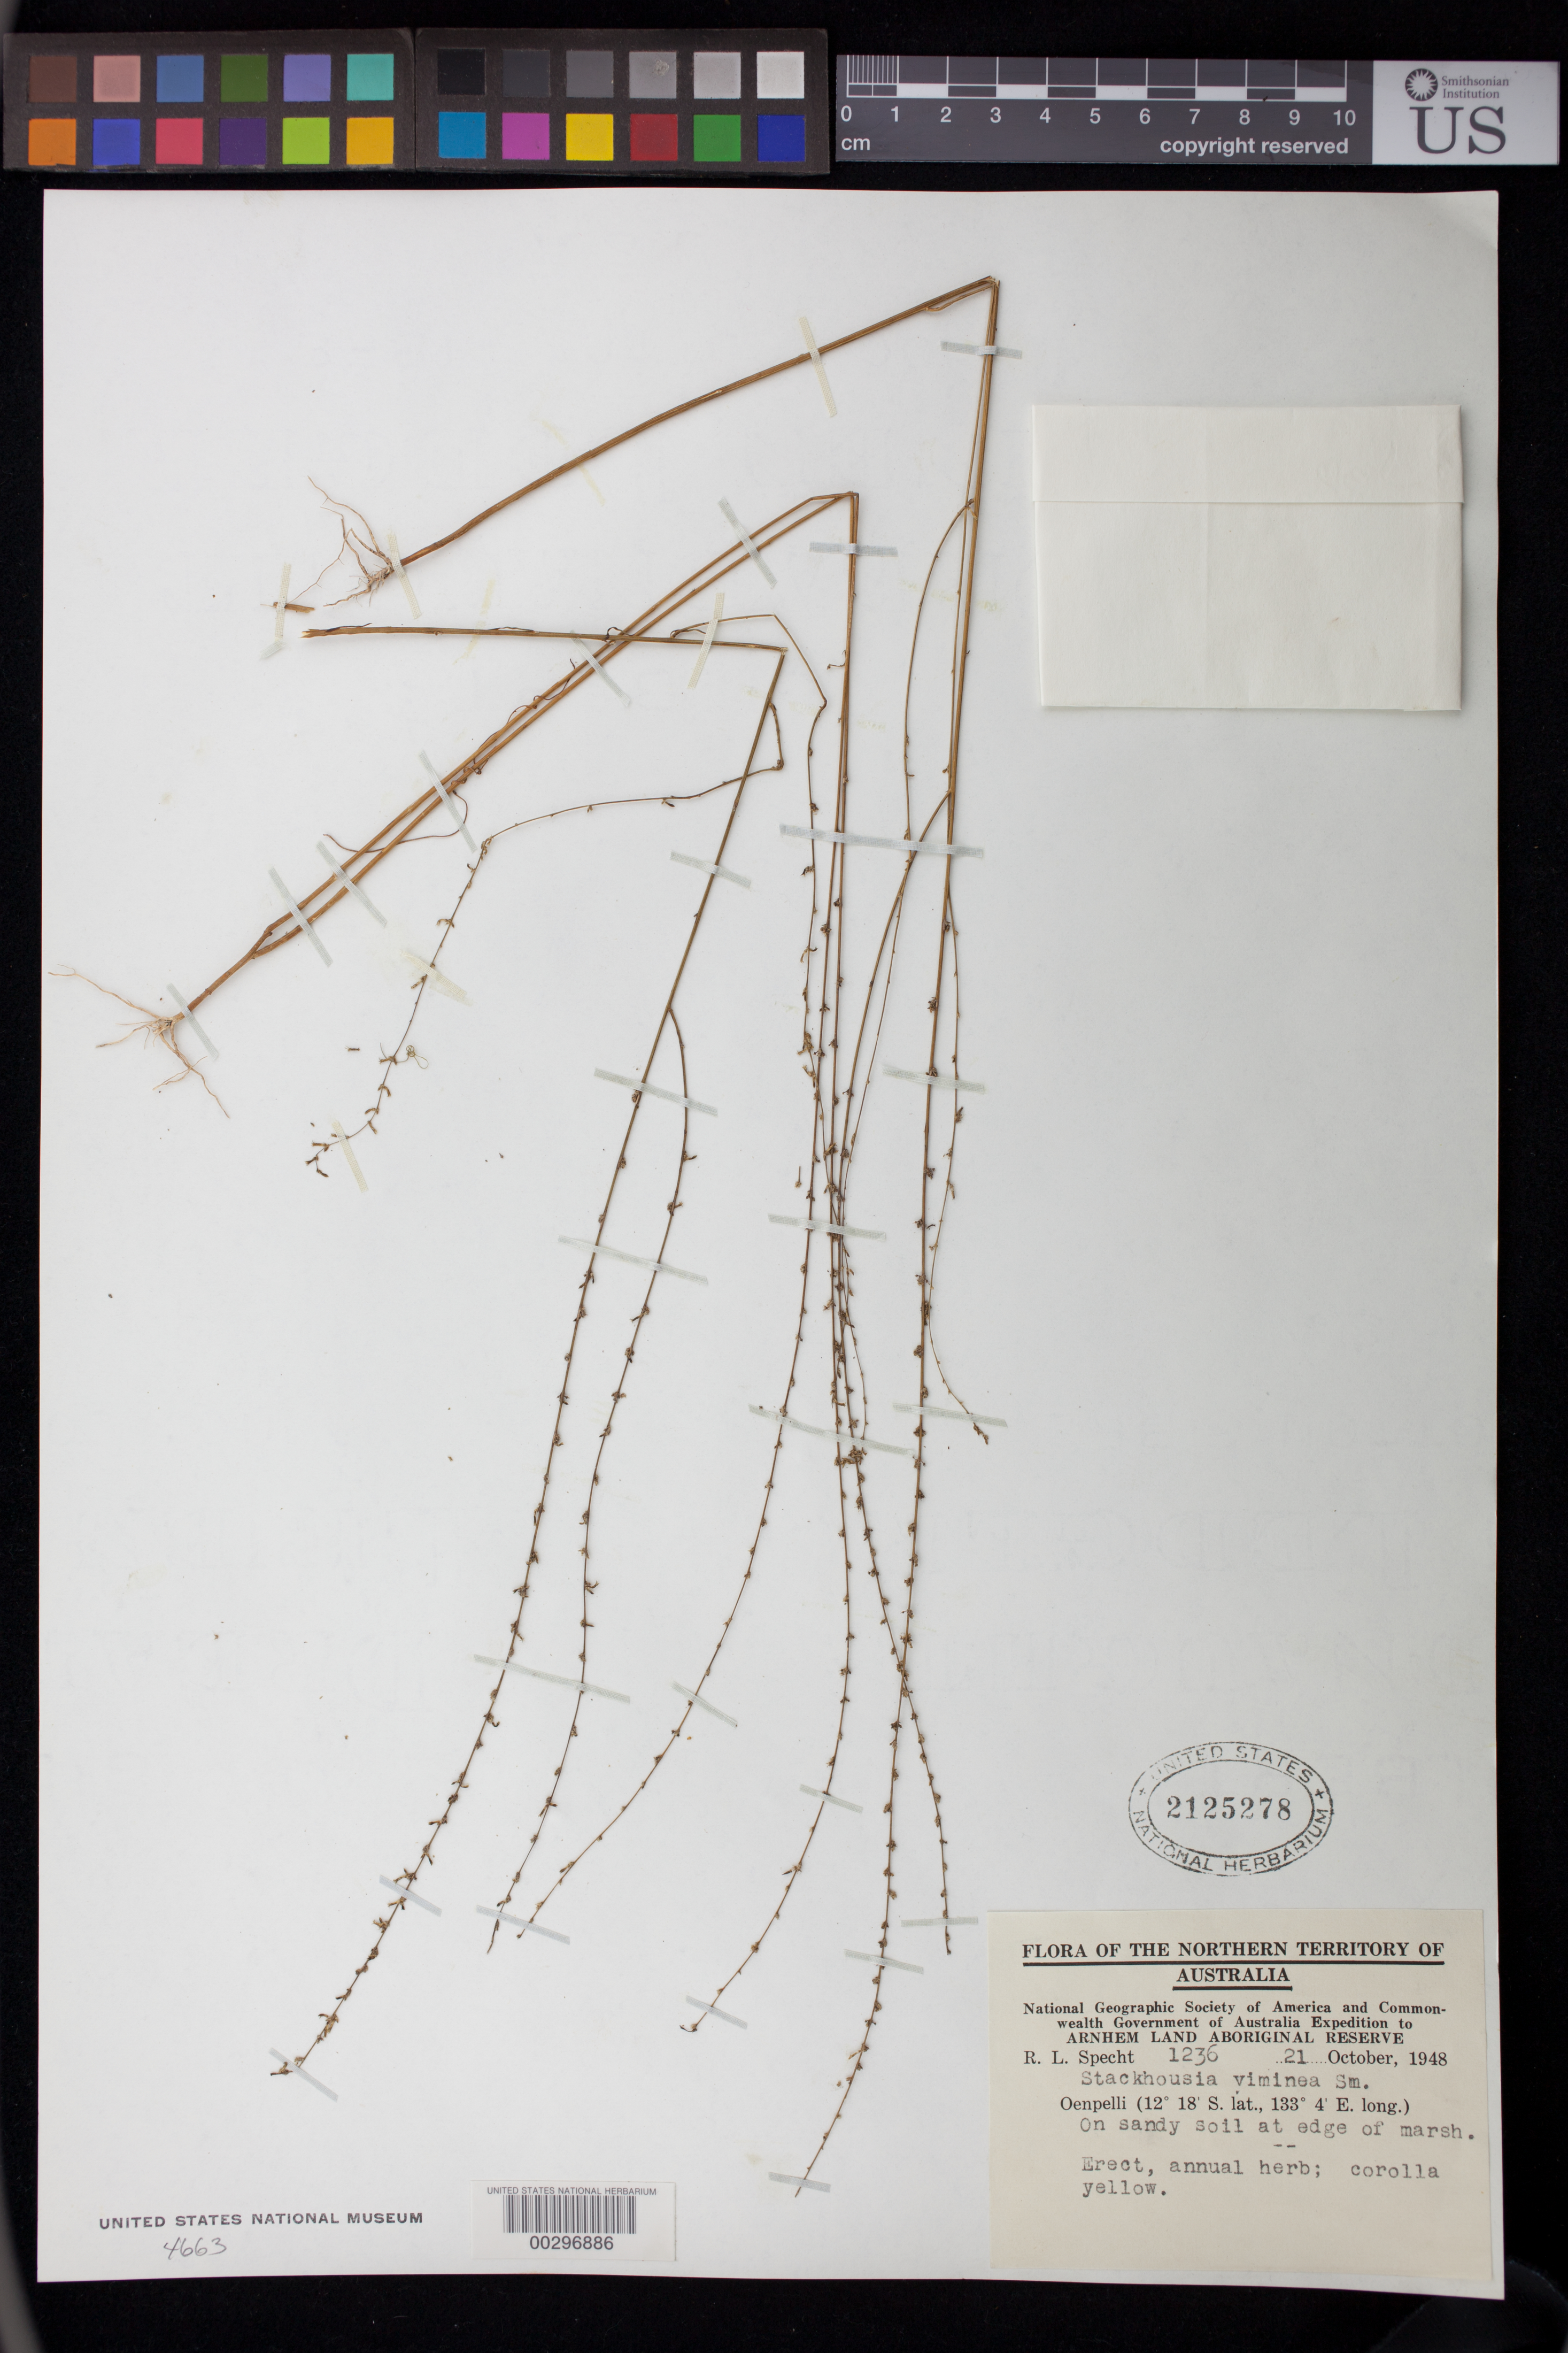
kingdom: Plantae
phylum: Tracheophyta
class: Magnoliopsida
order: Celastrales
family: Celastraceae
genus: Stackhousia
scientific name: Stackhousia viminea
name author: Small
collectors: R. L. Specht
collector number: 1236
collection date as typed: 21 Oct 1948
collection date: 1948-10-21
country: Australia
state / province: Northern Territory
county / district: West Arnhem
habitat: On sandy soil at edge of marsh.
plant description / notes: Erect annual herb; corolla yellow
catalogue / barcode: US 2125278